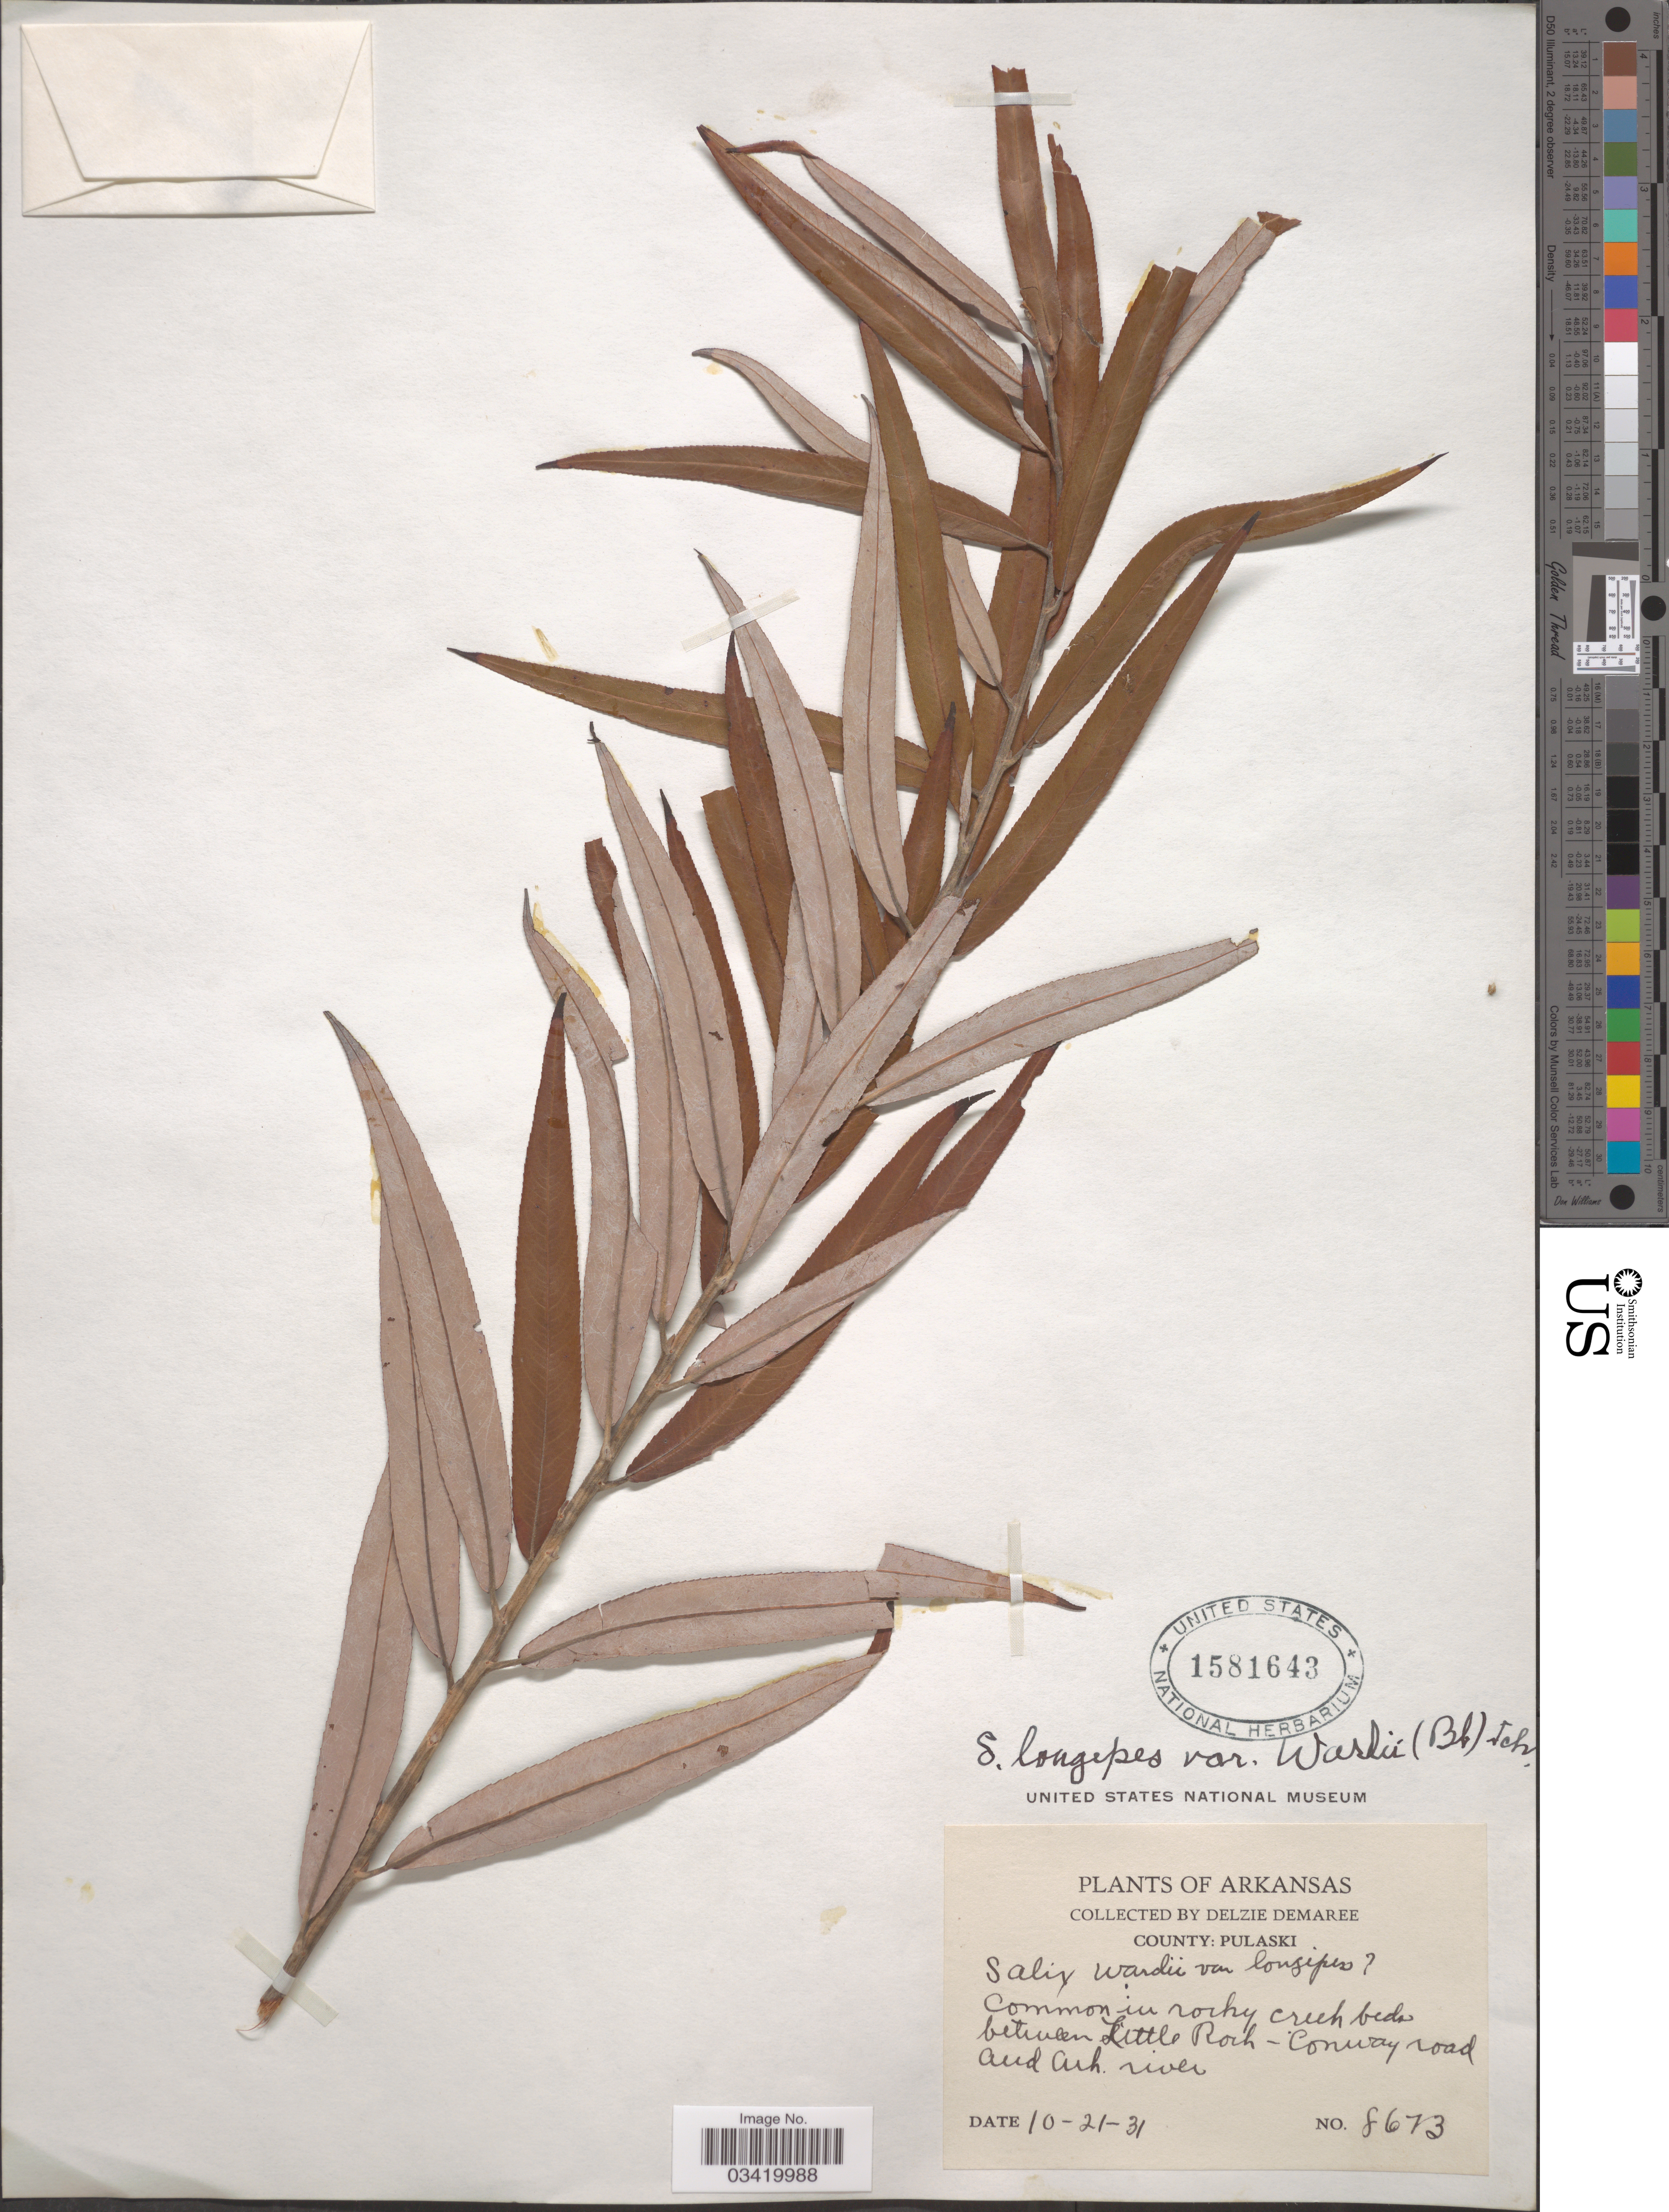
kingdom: Plantae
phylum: Tracheophyta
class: Magnoliopsida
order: Malpighiales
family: Salicaceae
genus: Salix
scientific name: Salix caroliniana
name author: Michx.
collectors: D. Demaree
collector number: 8673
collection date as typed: Transcribed d/m/y: 21/10/31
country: United States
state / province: Arkansas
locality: County: Pulaski. Common in rocky creek beds between Little Rock - Conway road and Ark. river.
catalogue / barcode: US 1581643